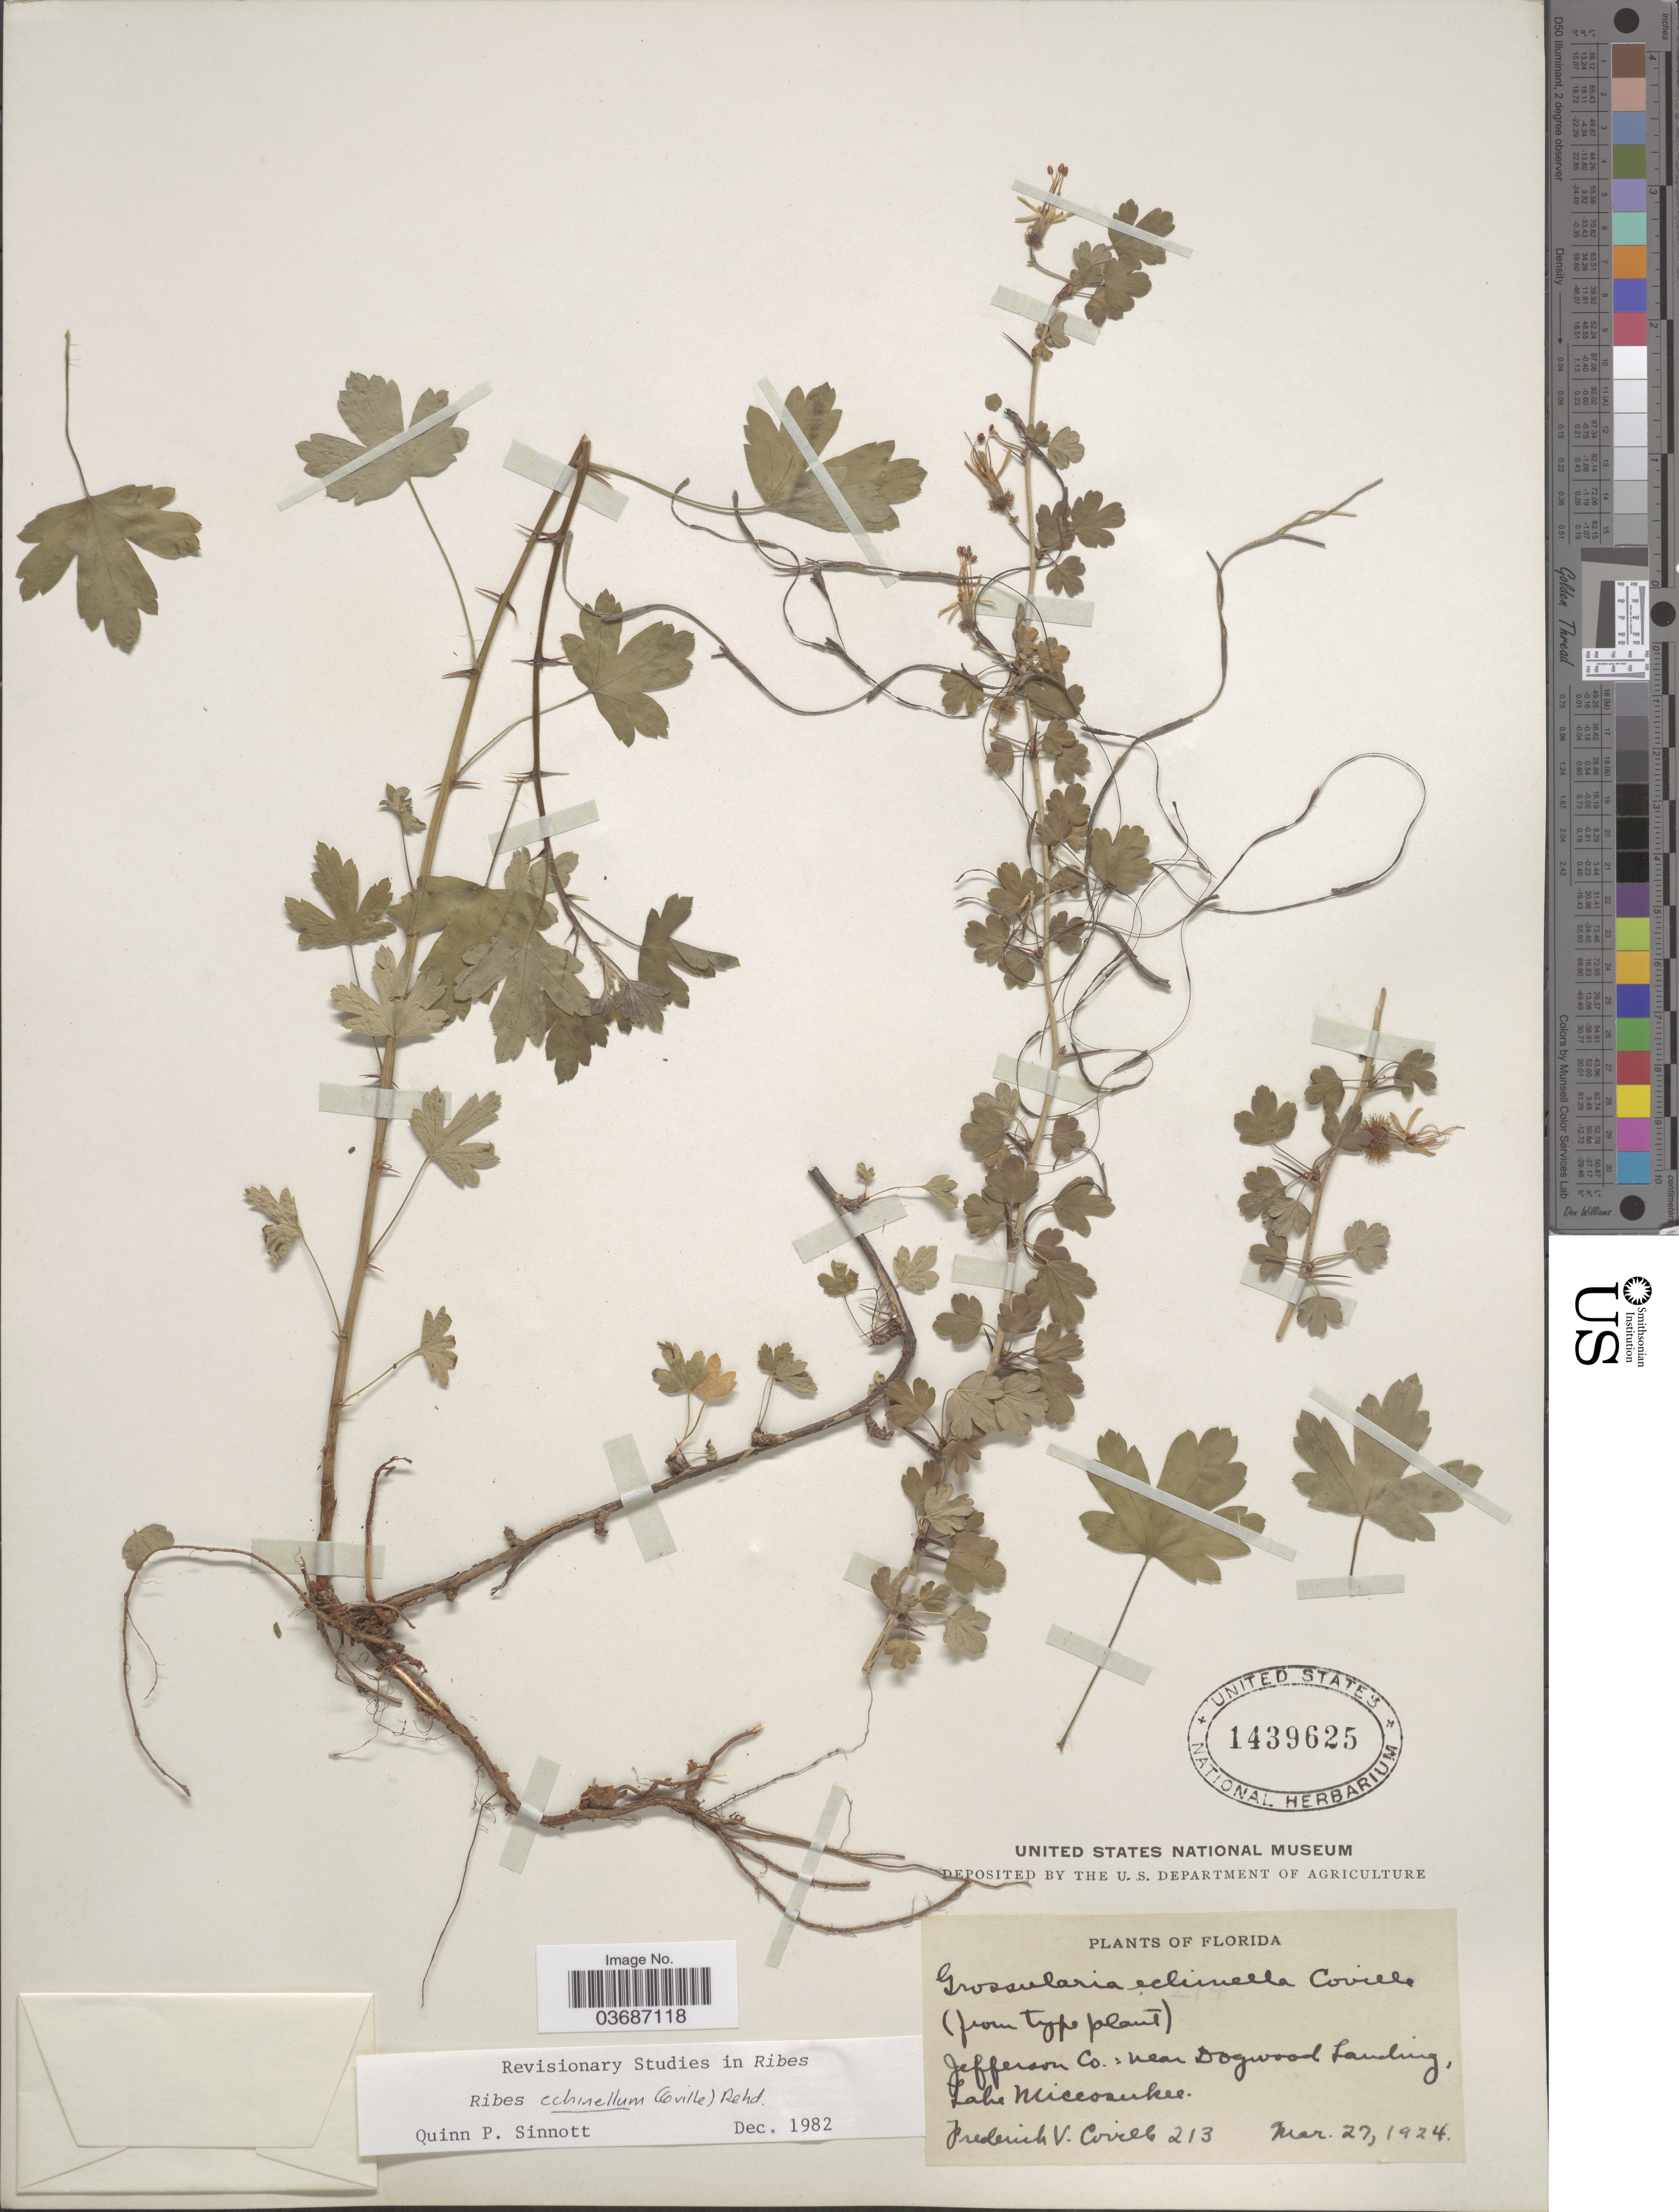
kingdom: Plantae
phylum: Tracheophyta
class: Magnoliopsida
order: Saxifragales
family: Grossulariaceae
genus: Ribes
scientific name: Ribes echinellum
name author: (Coville) Rehder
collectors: F. V. Coville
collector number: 213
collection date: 1924-03-27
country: United States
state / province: Florida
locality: Jefferson Co.: near Dogwood Landing, Lake Miccosukee.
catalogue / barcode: US 1439625